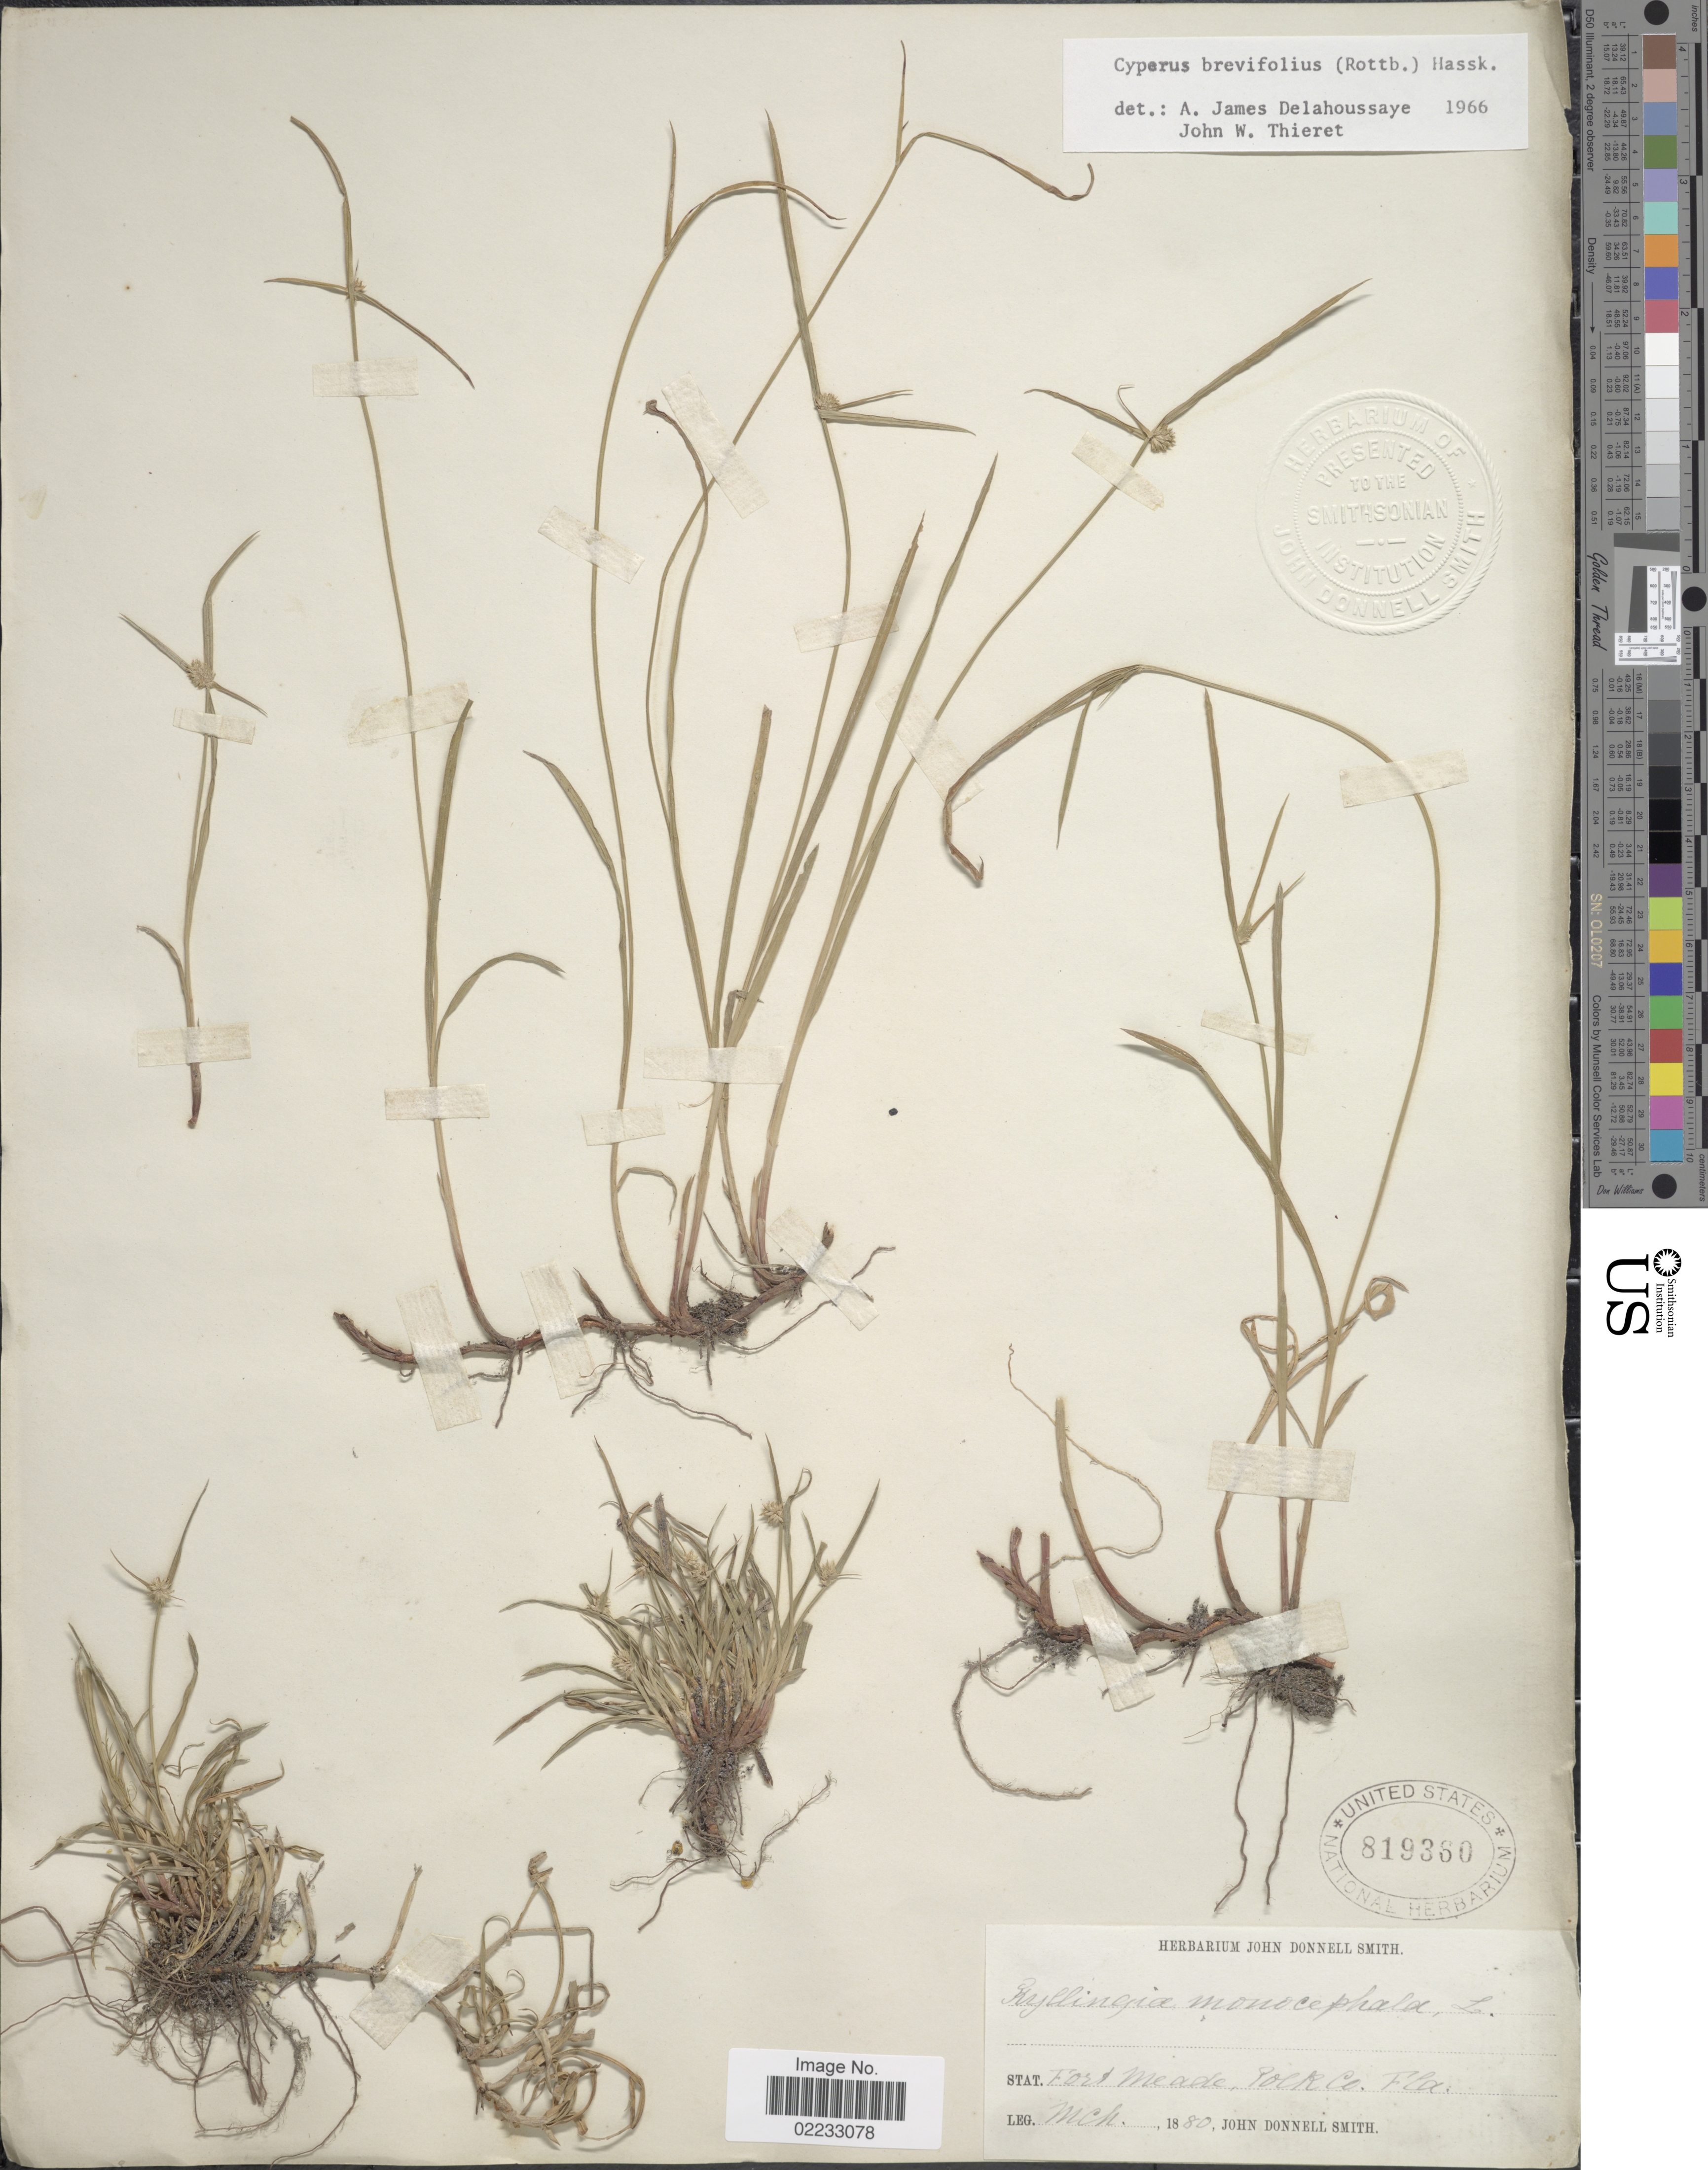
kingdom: Plantae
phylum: Tracheophyta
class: Liliopsida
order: Poales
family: Cyperaceae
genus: Cyperus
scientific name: Cyperus brevifolius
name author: (Rottb.) Hassk.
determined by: Strong, M. T., (US), Smithsonian Institution - National Museum of Natural History (UNITED STATES)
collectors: J. Donnell Smith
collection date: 1880-03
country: United States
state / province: Florida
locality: Fort Meade, Polk Co.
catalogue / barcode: US 819360